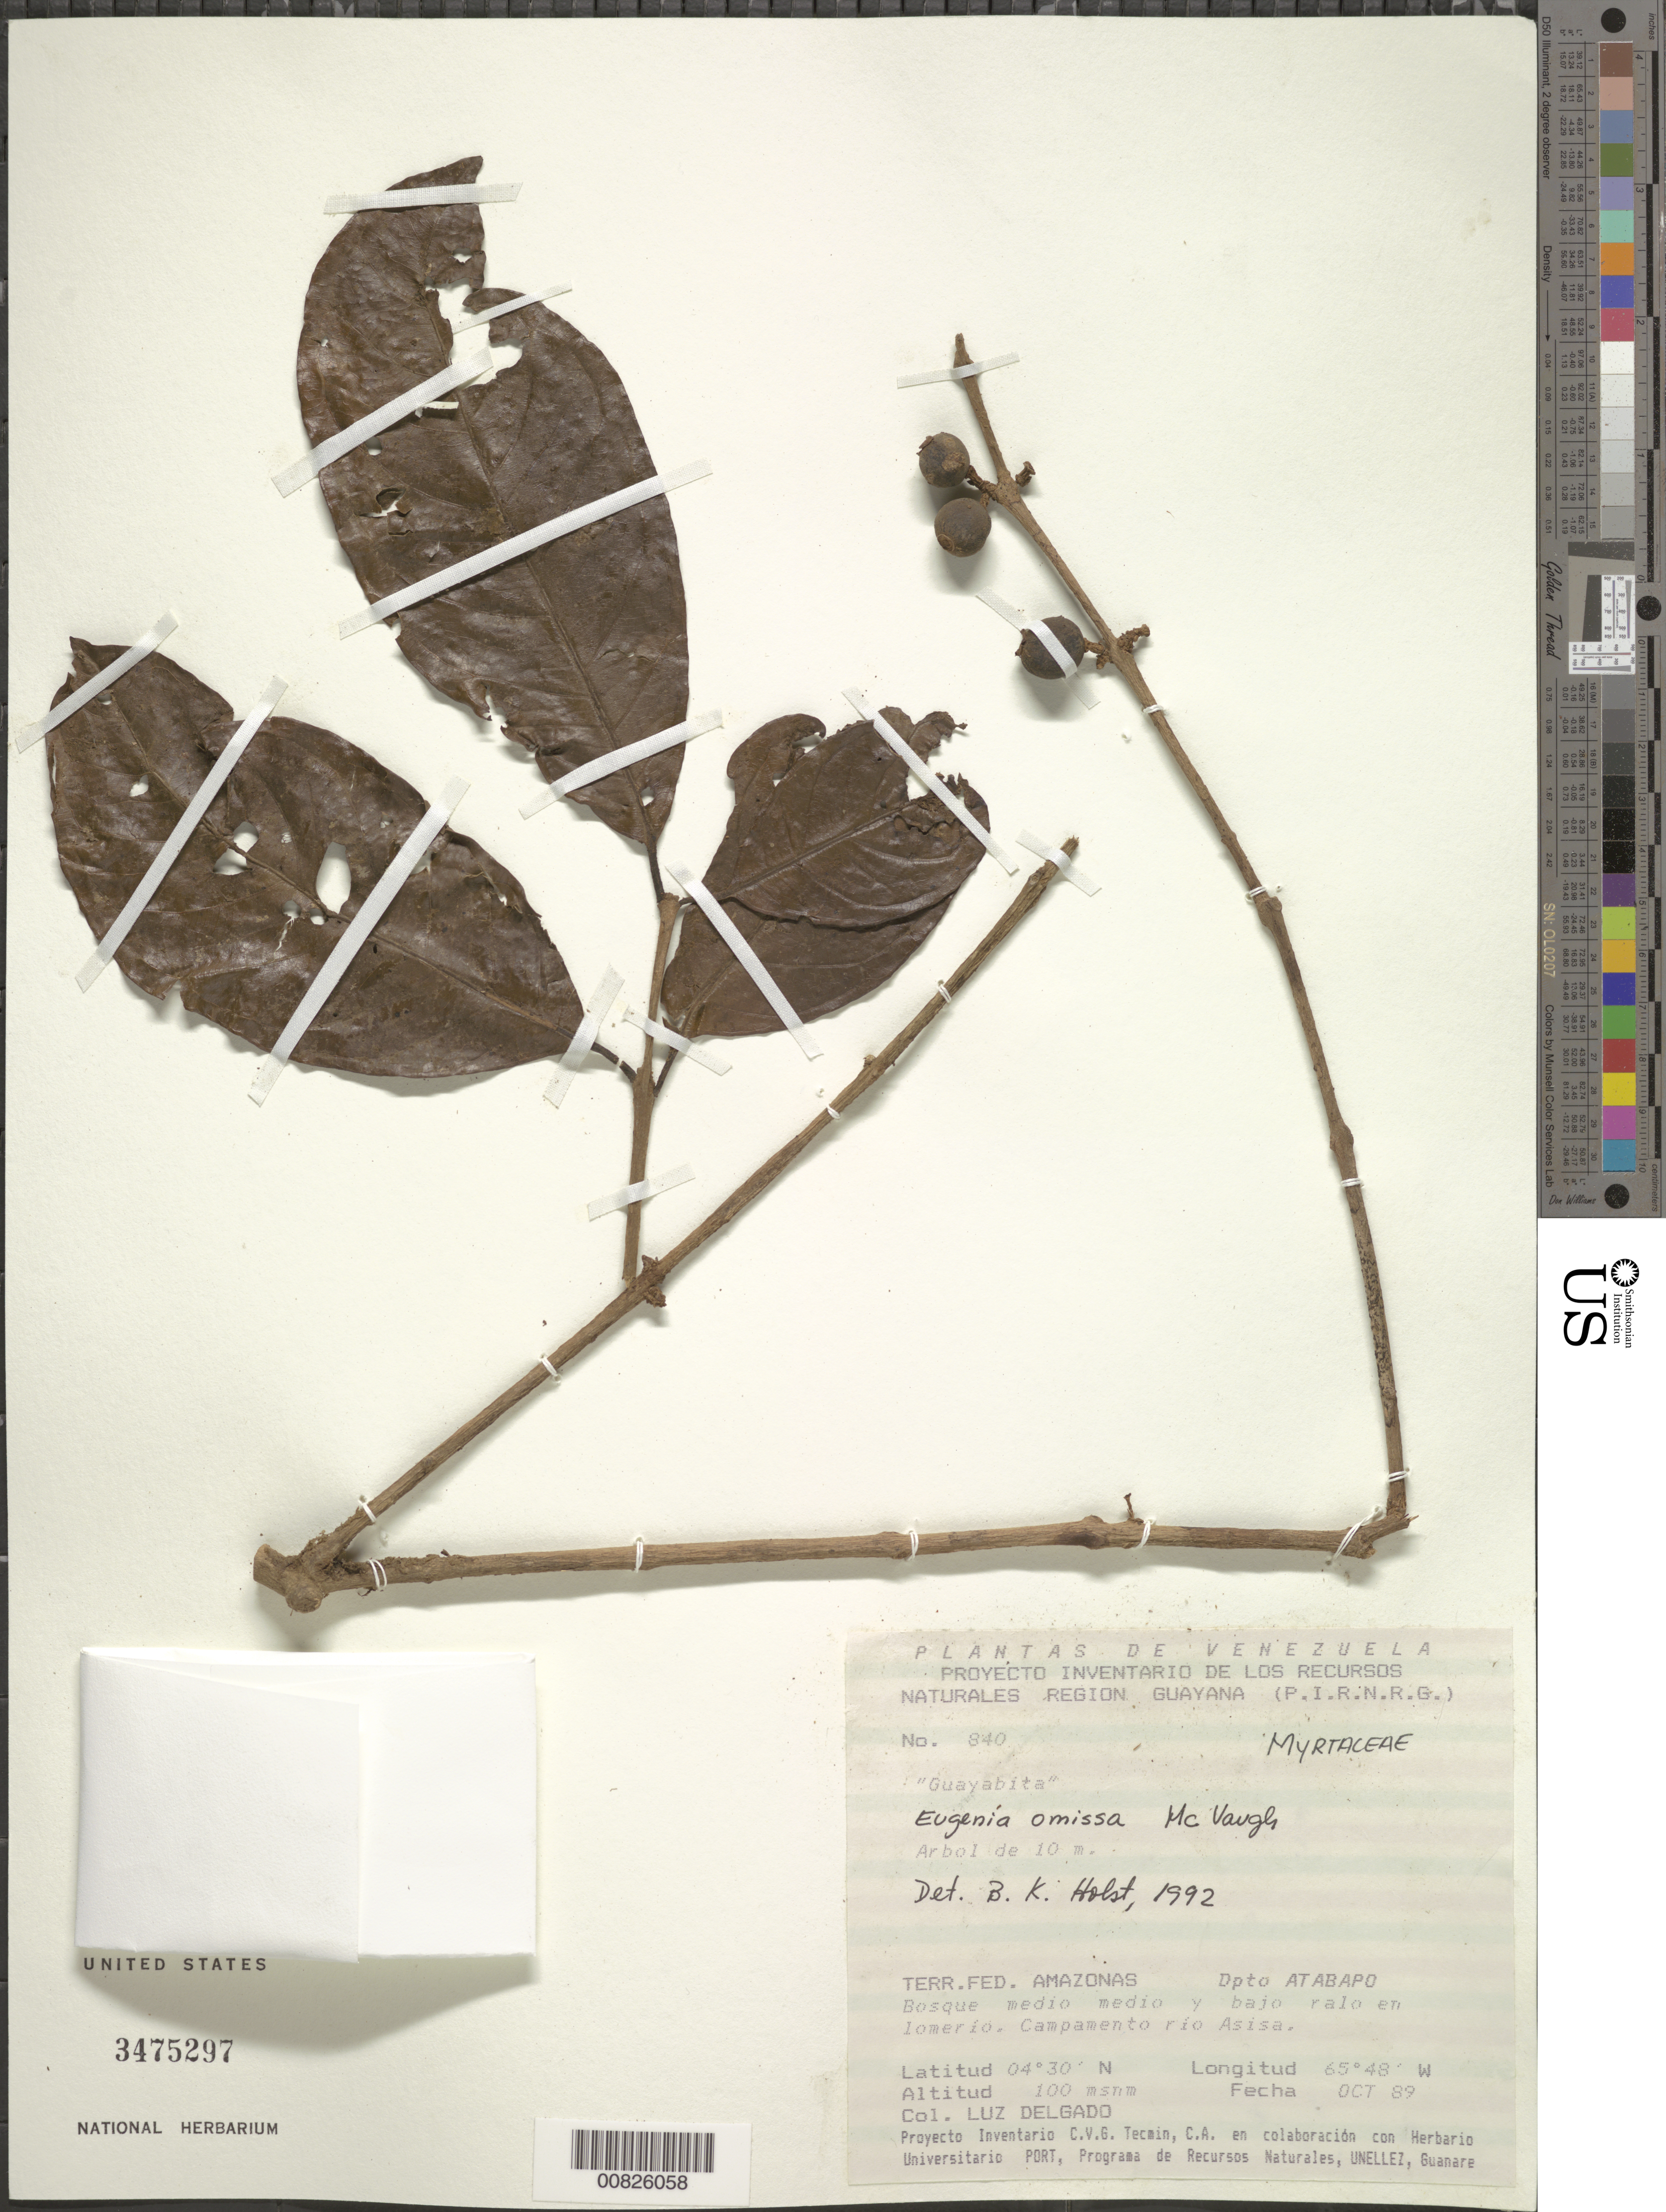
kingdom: Plantae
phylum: Tracheophyta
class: Magnoliopsida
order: Myrtales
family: Myrtaceae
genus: Eugenia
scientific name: Eugenia omissa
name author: McVaugh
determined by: Holst, Bruce K.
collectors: L. Delgado V.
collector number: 840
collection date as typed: Oct-89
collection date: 1989-10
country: Venezuela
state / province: Amazonas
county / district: Atabapo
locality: Campamento Río Asisa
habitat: Bosque medio y bajo ralo en lomerio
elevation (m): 100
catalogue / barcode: US 3475297